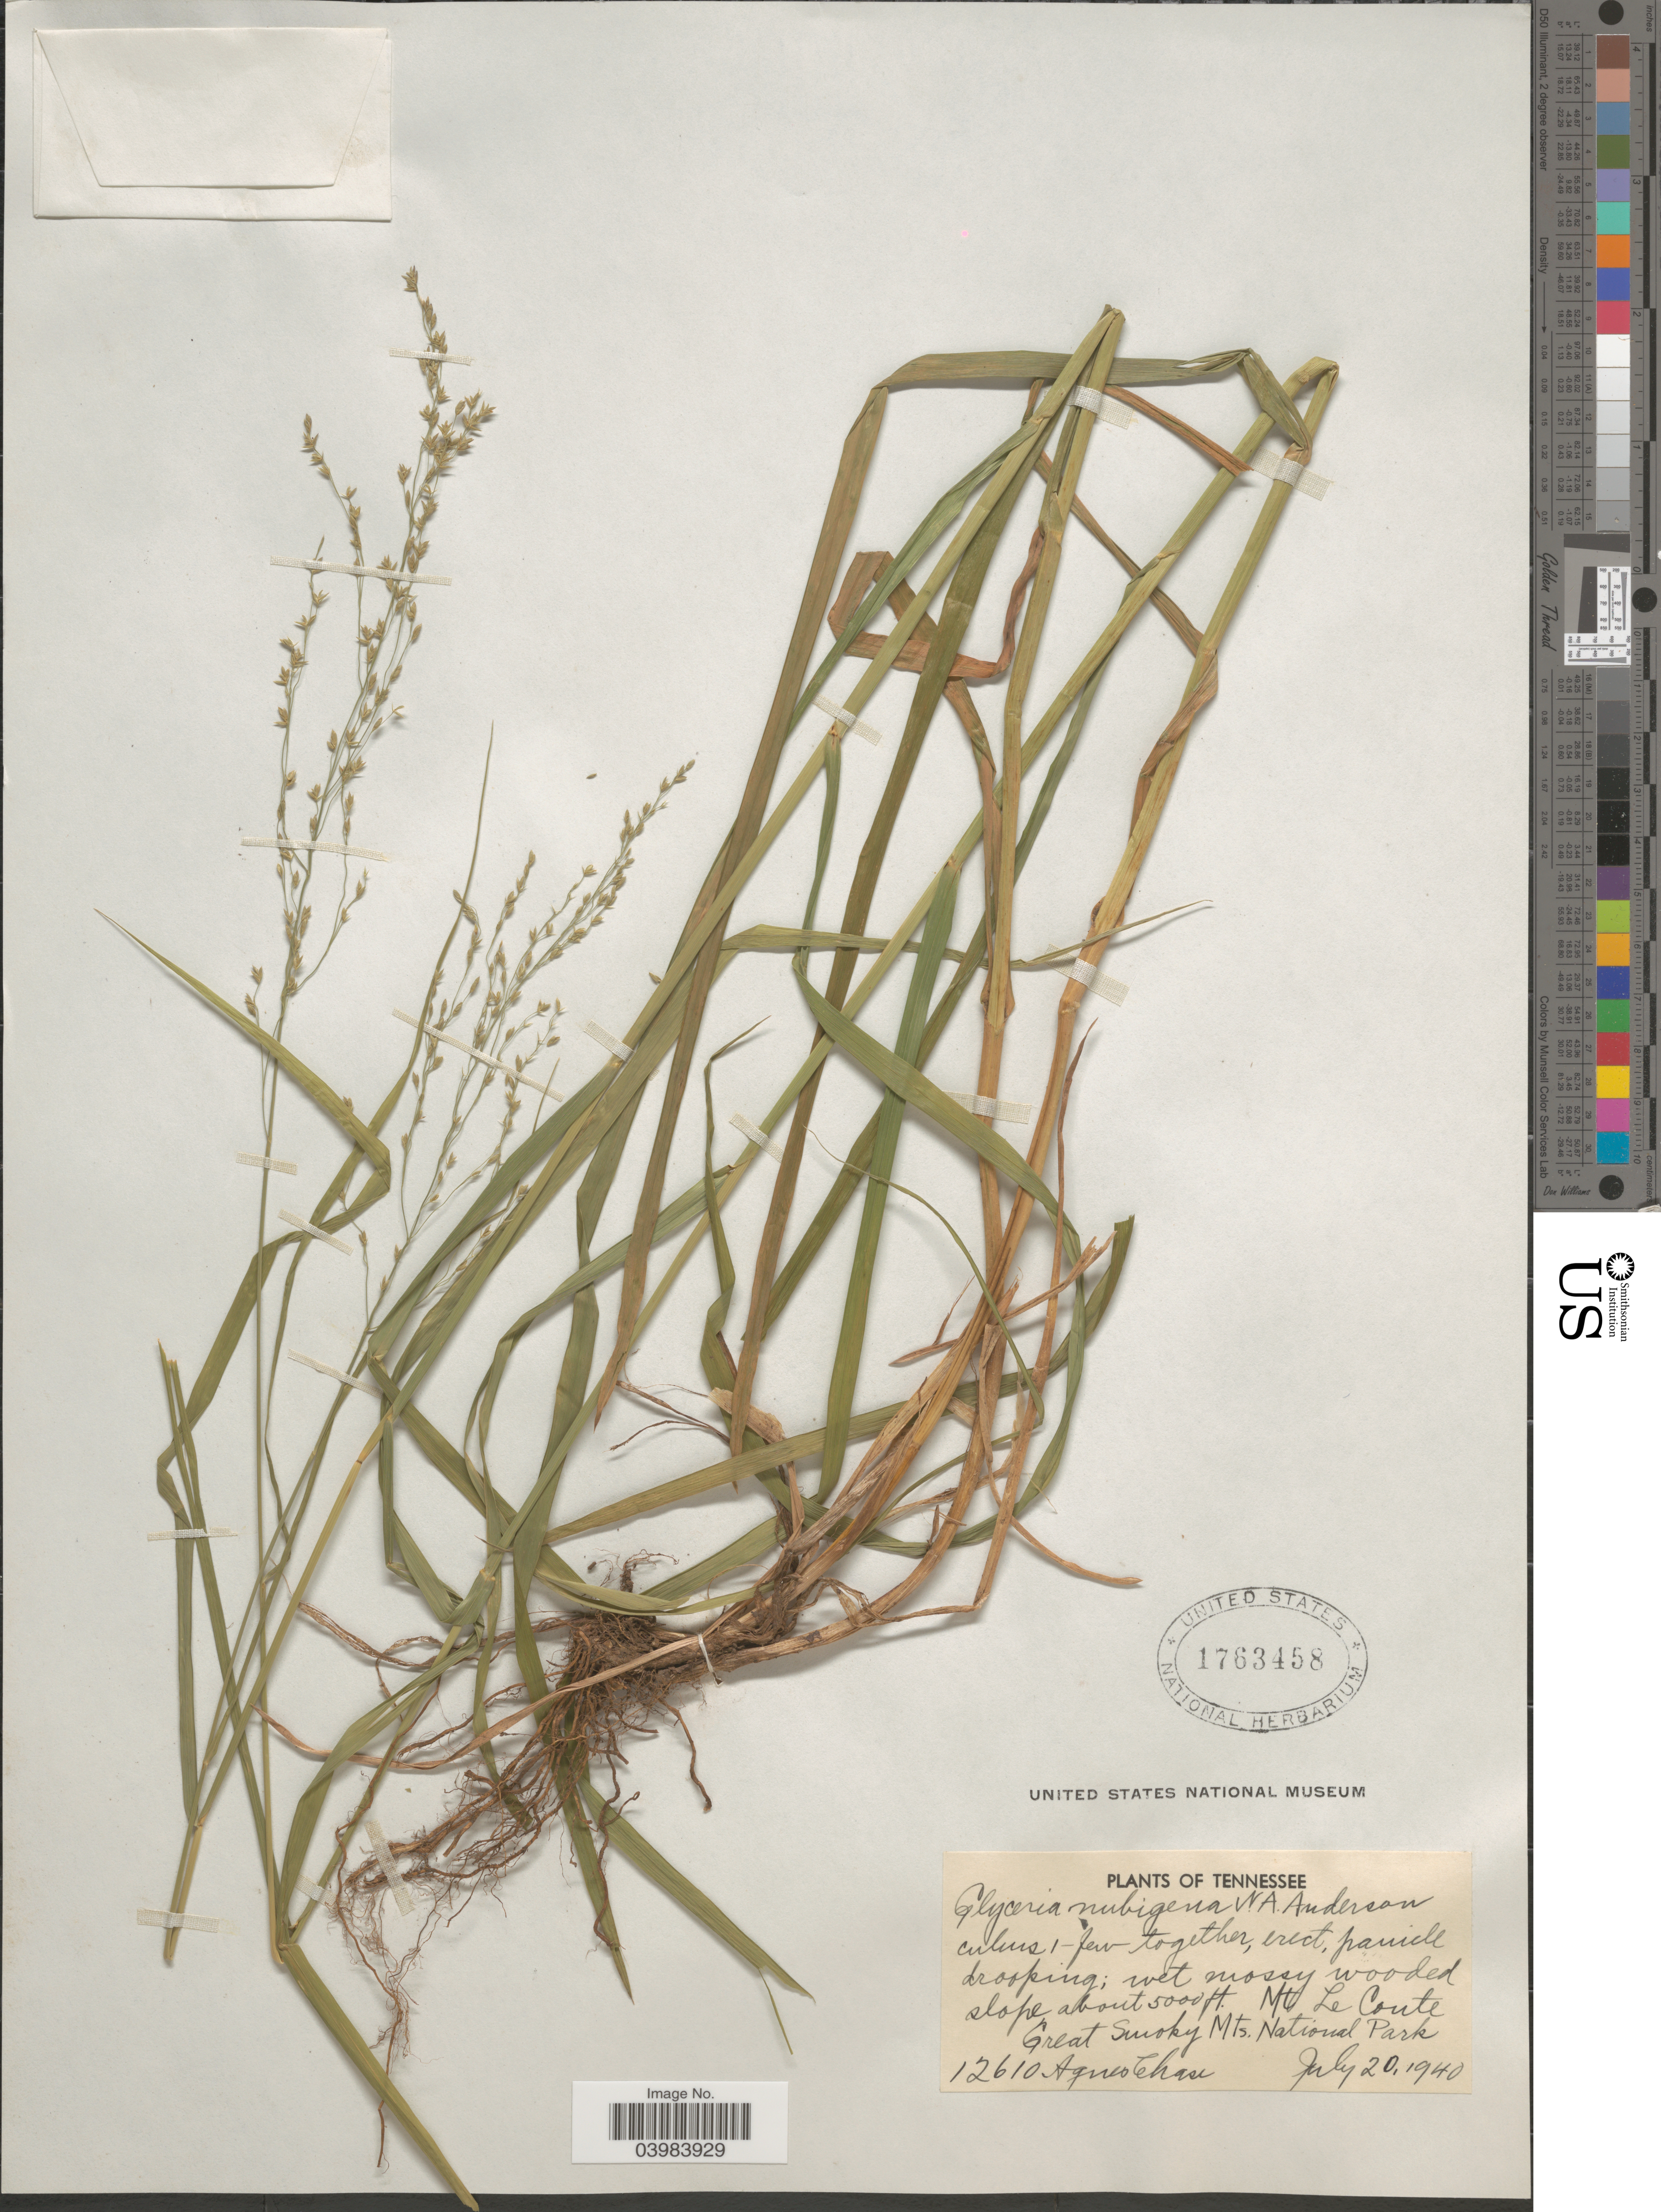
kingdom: Plantae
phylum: Tracheophyta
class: Liliopsida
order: Poales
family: Poaceae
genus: Glyceria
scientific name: Glyceria nubigena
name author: W.A. Anderson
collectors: A. Chase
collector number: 12610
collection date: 1940-07-20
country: United States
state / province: Tennessee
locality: Wet mossy wooded slope. Mt Le Conte Great Smoky Mts. National Park.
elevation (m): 1524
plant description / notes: Mullinger, M.D. - University of Vermont - leaf tissue:DNA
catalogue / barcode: US 1763458